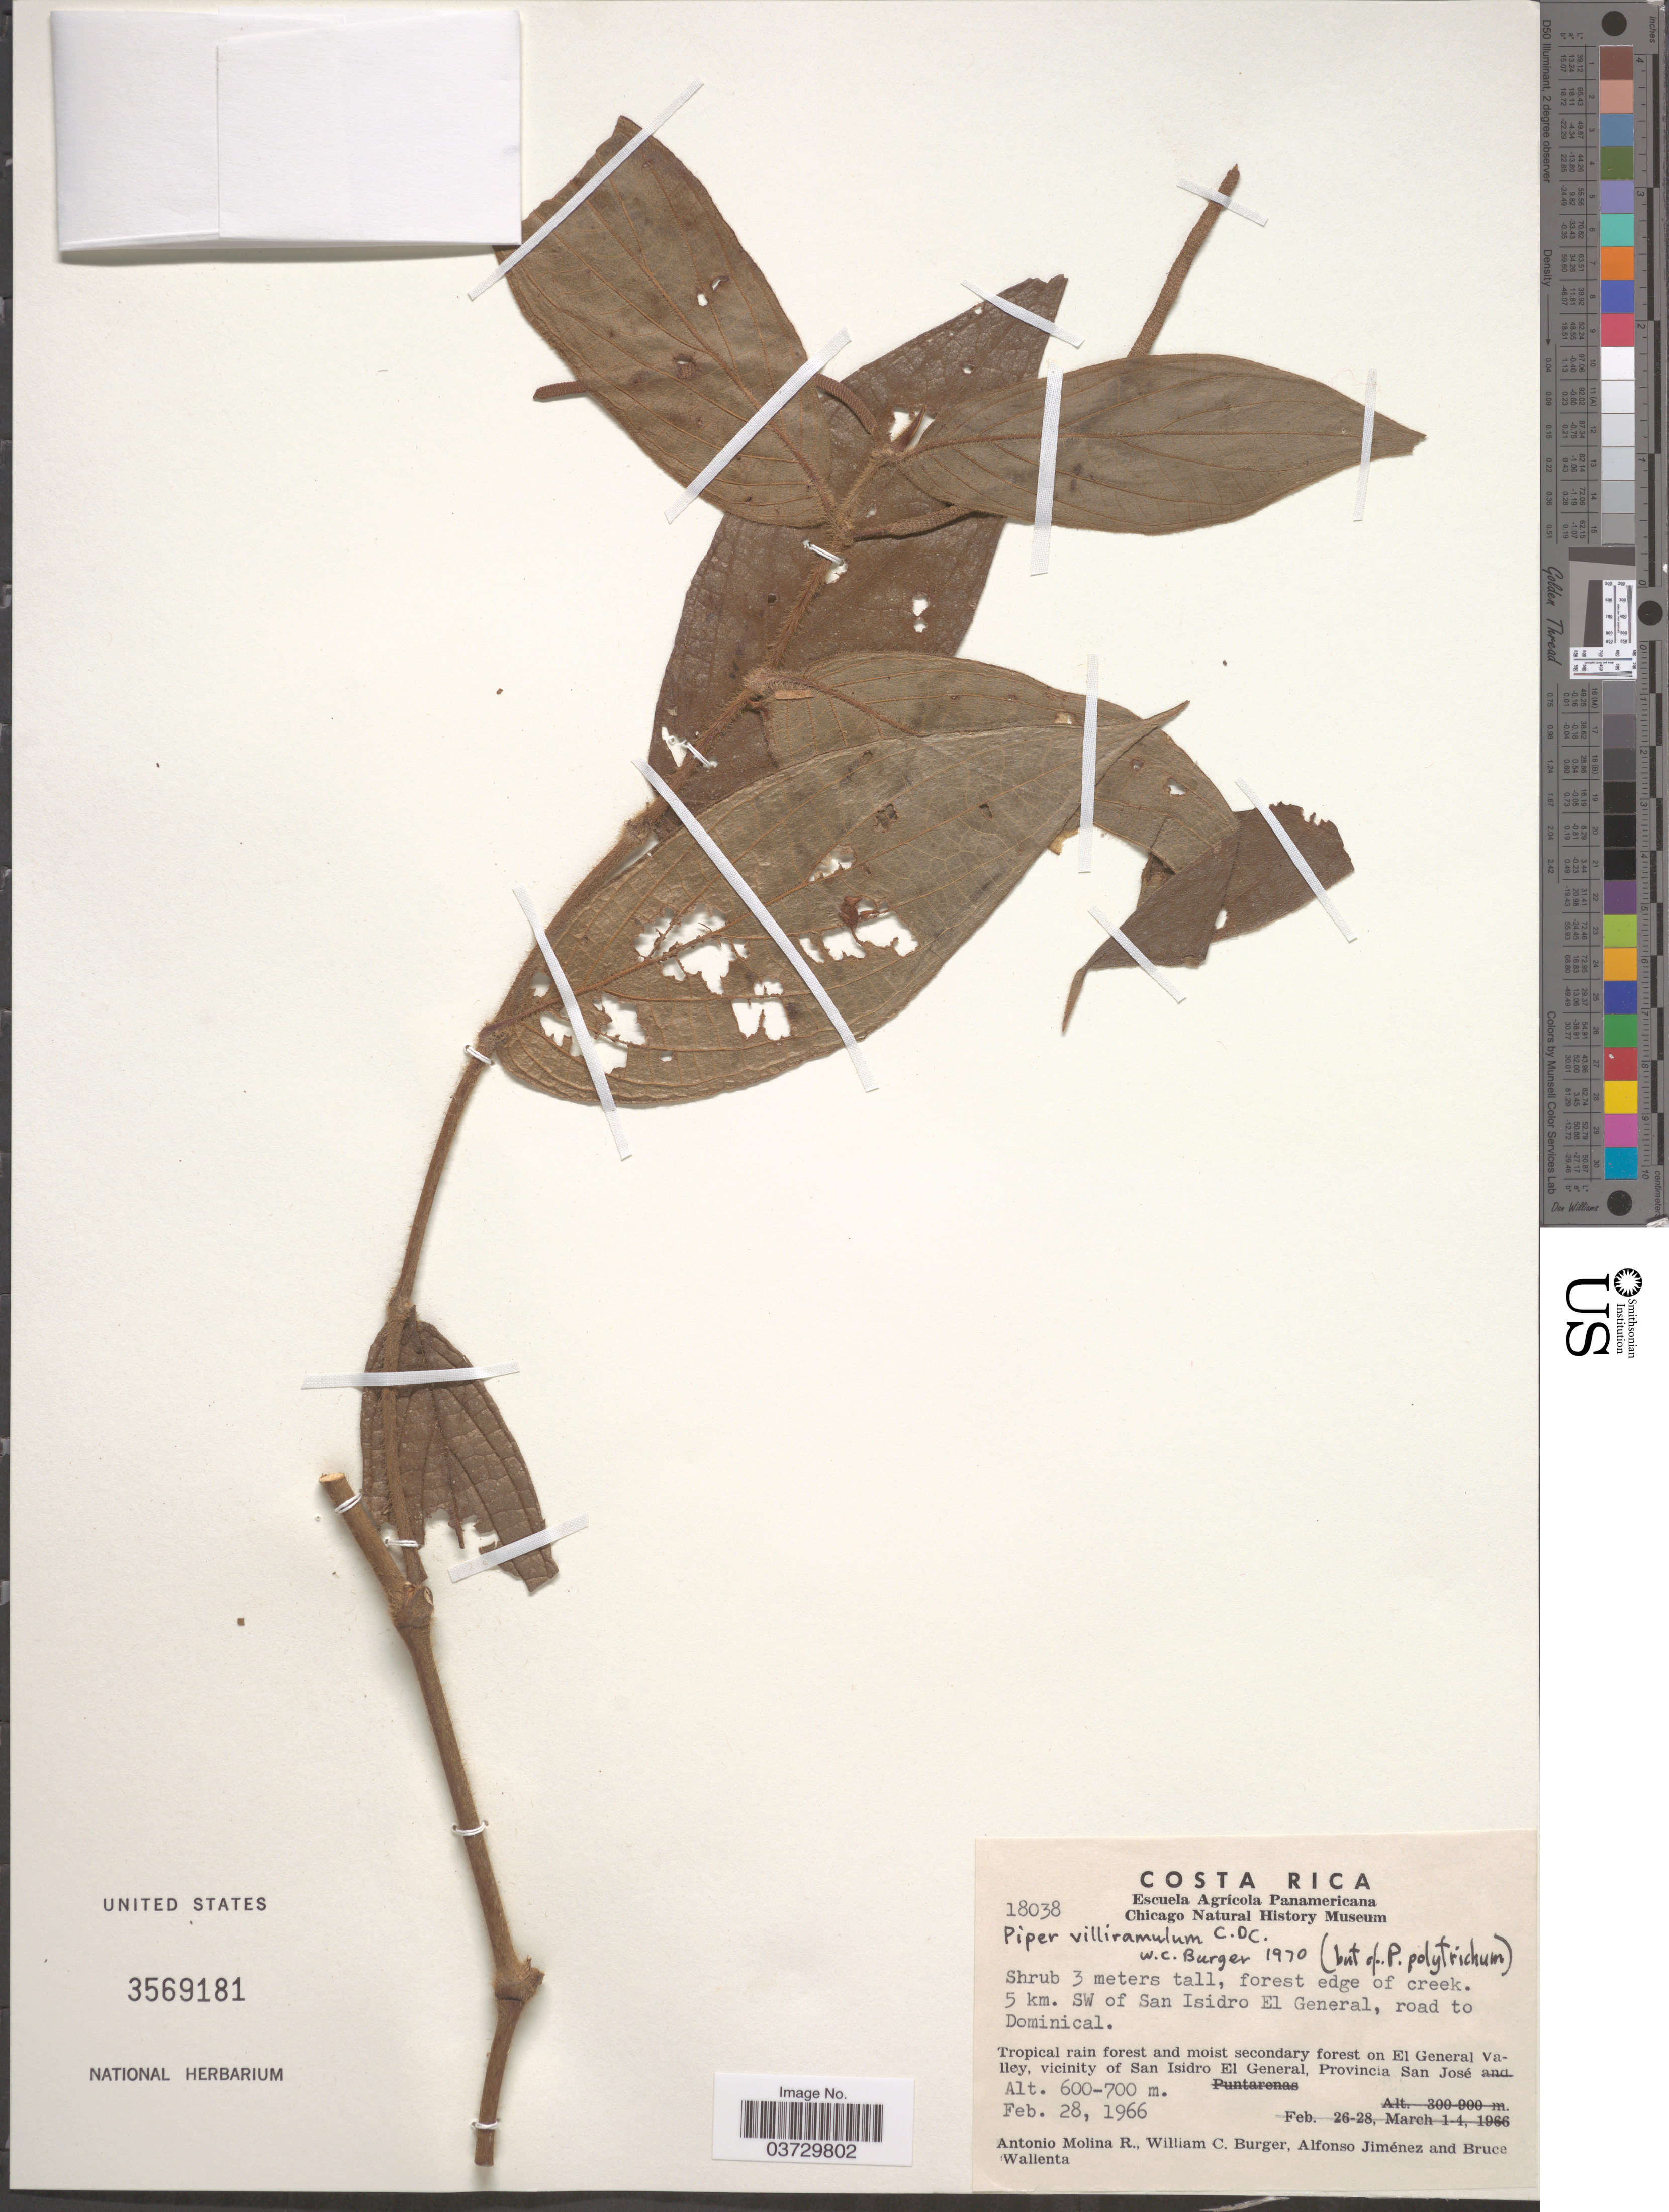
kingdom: Plantae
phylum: Tracheophyta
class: Magnoliopsida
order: Piperales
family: Piperaceae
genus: Piper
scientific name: Piper villiramulum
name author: C. DC.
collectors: A. Molina R., W. Burger, A. Jiménez & B. Wallenta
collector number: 18038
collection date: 1966-02-28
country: Costa Rica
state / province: San José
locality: Forest edge of creek. 5 km. SW of San Isidro El General, road to Dominical. On El General Valley, vicinity of San Isidro El General.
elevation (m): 600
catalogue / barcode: US 3569181